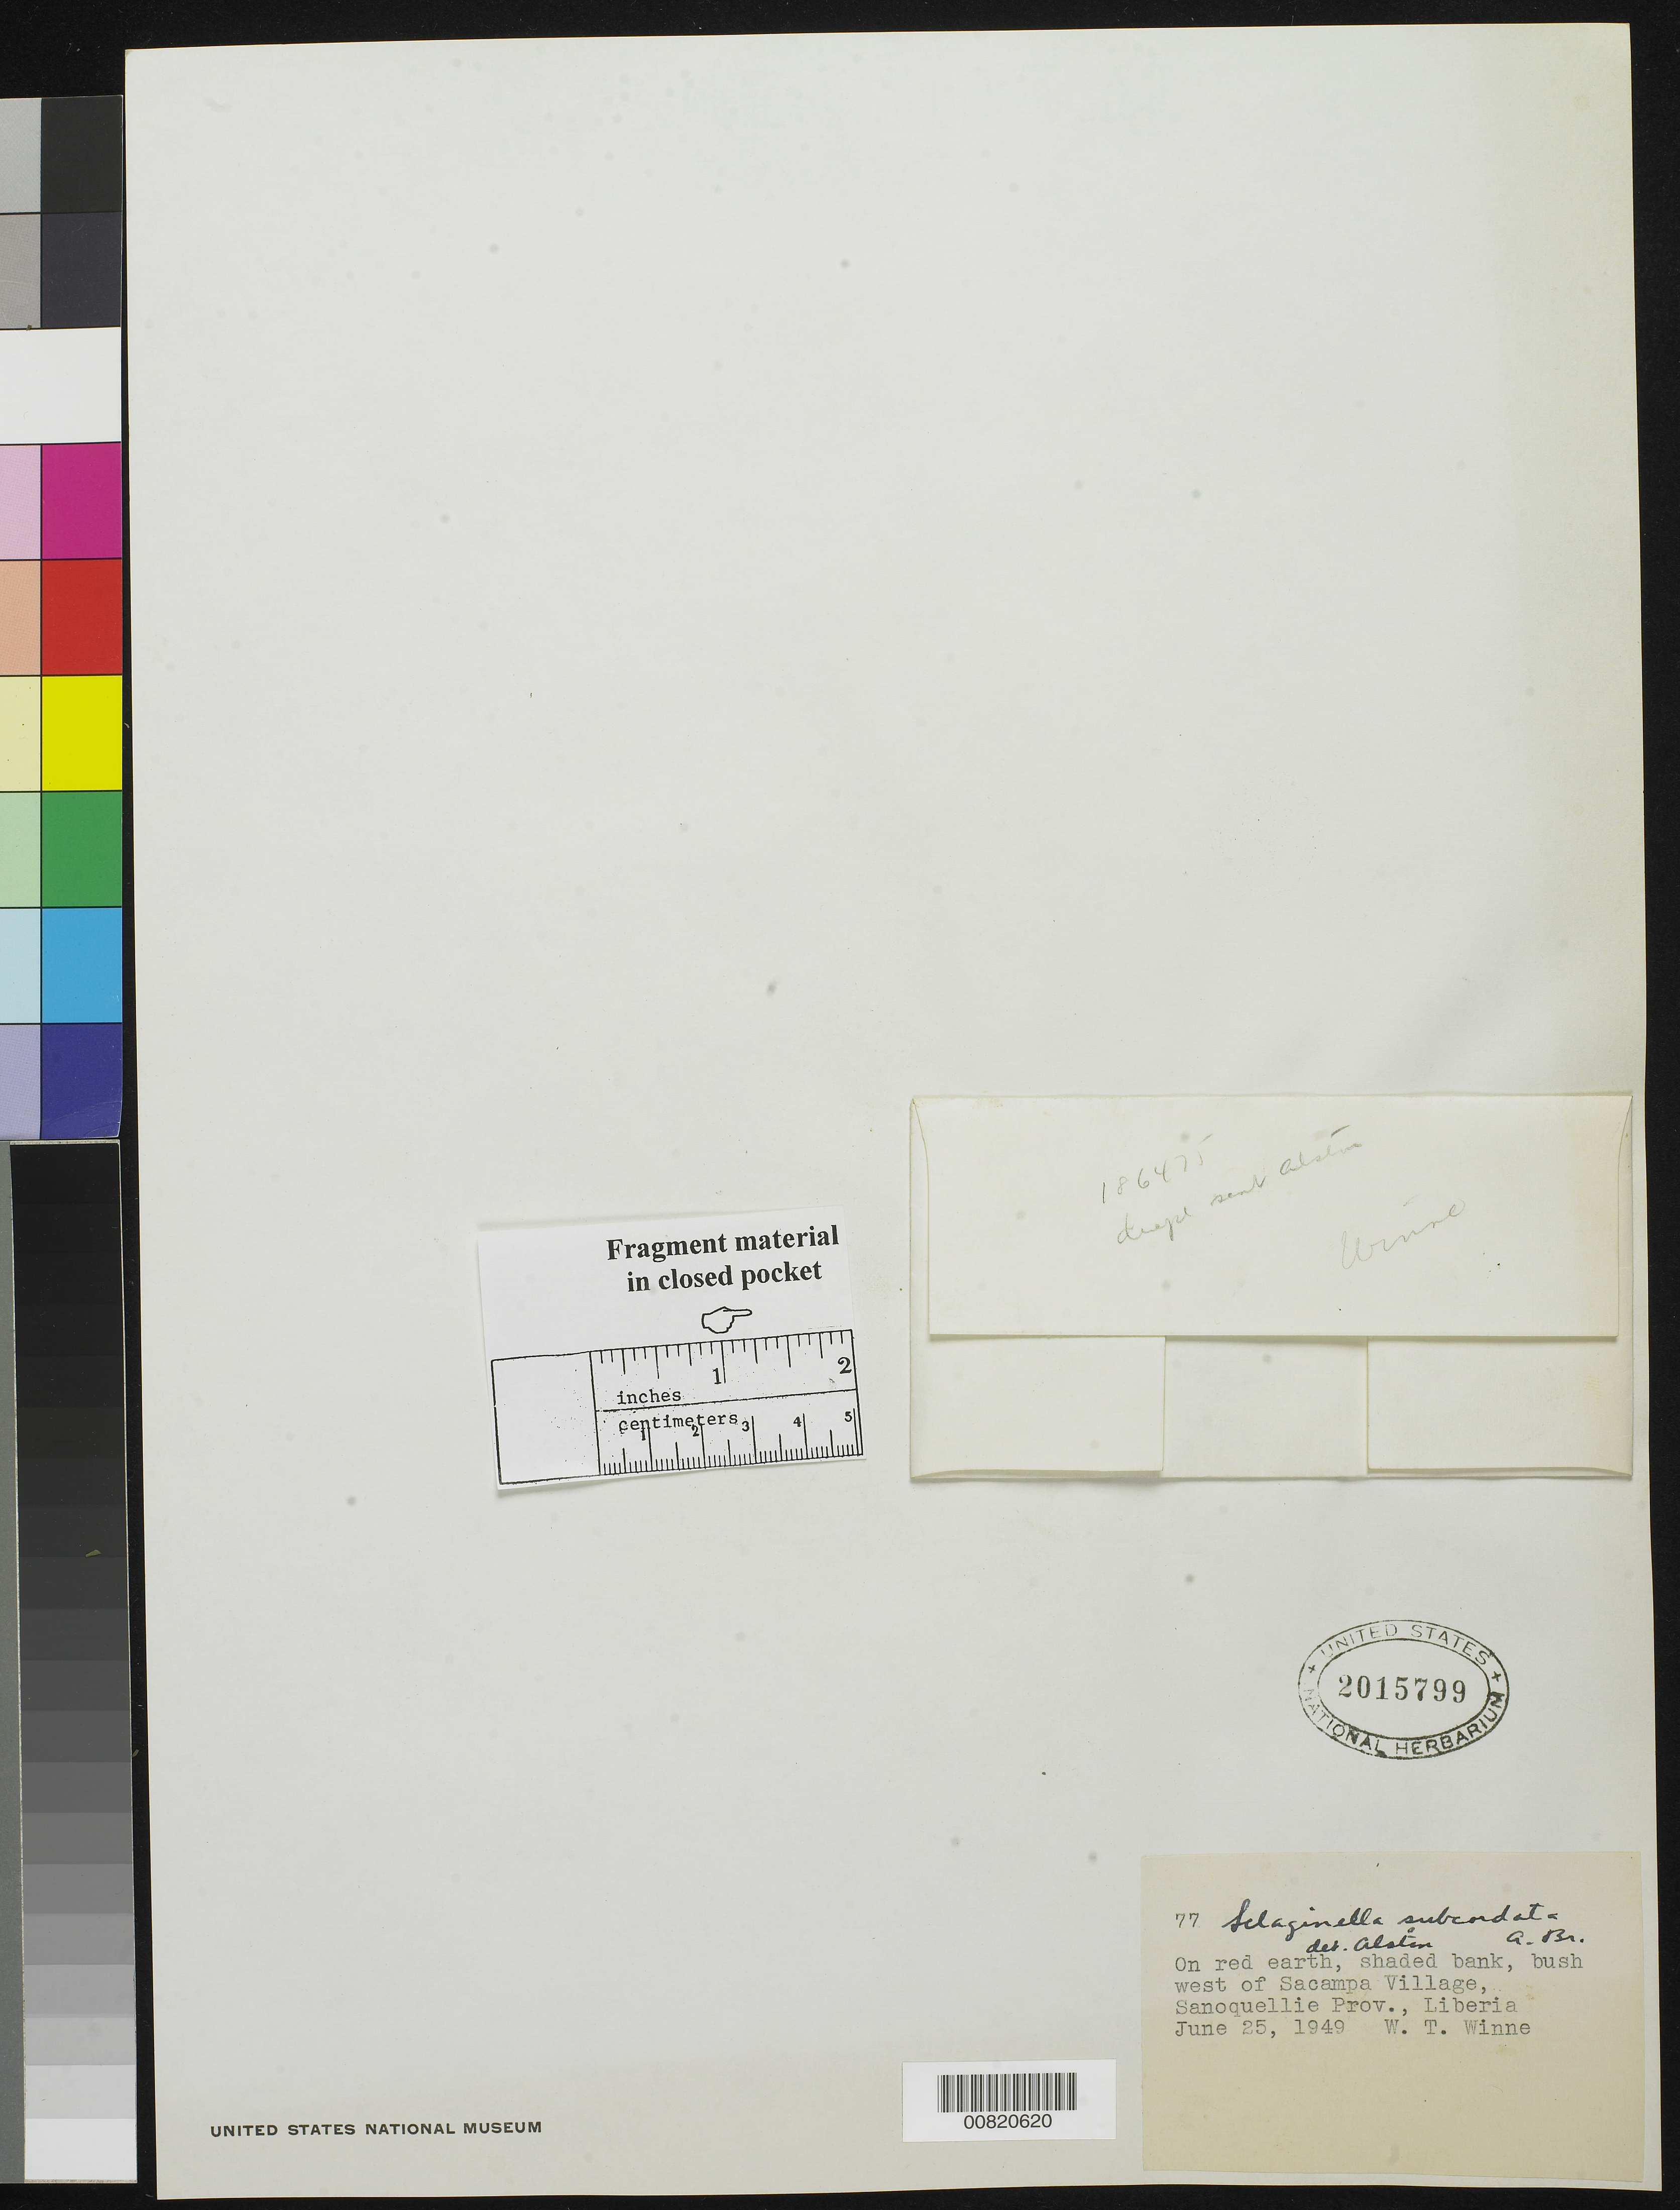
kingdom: Plantae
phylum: Tracheophyta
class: Lycopodiopsida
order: Selaginellales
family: Selaginellaceae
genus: Selaginella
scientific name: Selaginella subcordata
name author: A. Br.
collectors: -. Winne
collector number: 77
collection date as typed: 25 Jun 1949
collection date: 1949-06-25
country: Liberia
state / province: Nimba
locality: Sanoquellie Prov., bush W of Sacampa Village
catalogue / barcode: US 2015799